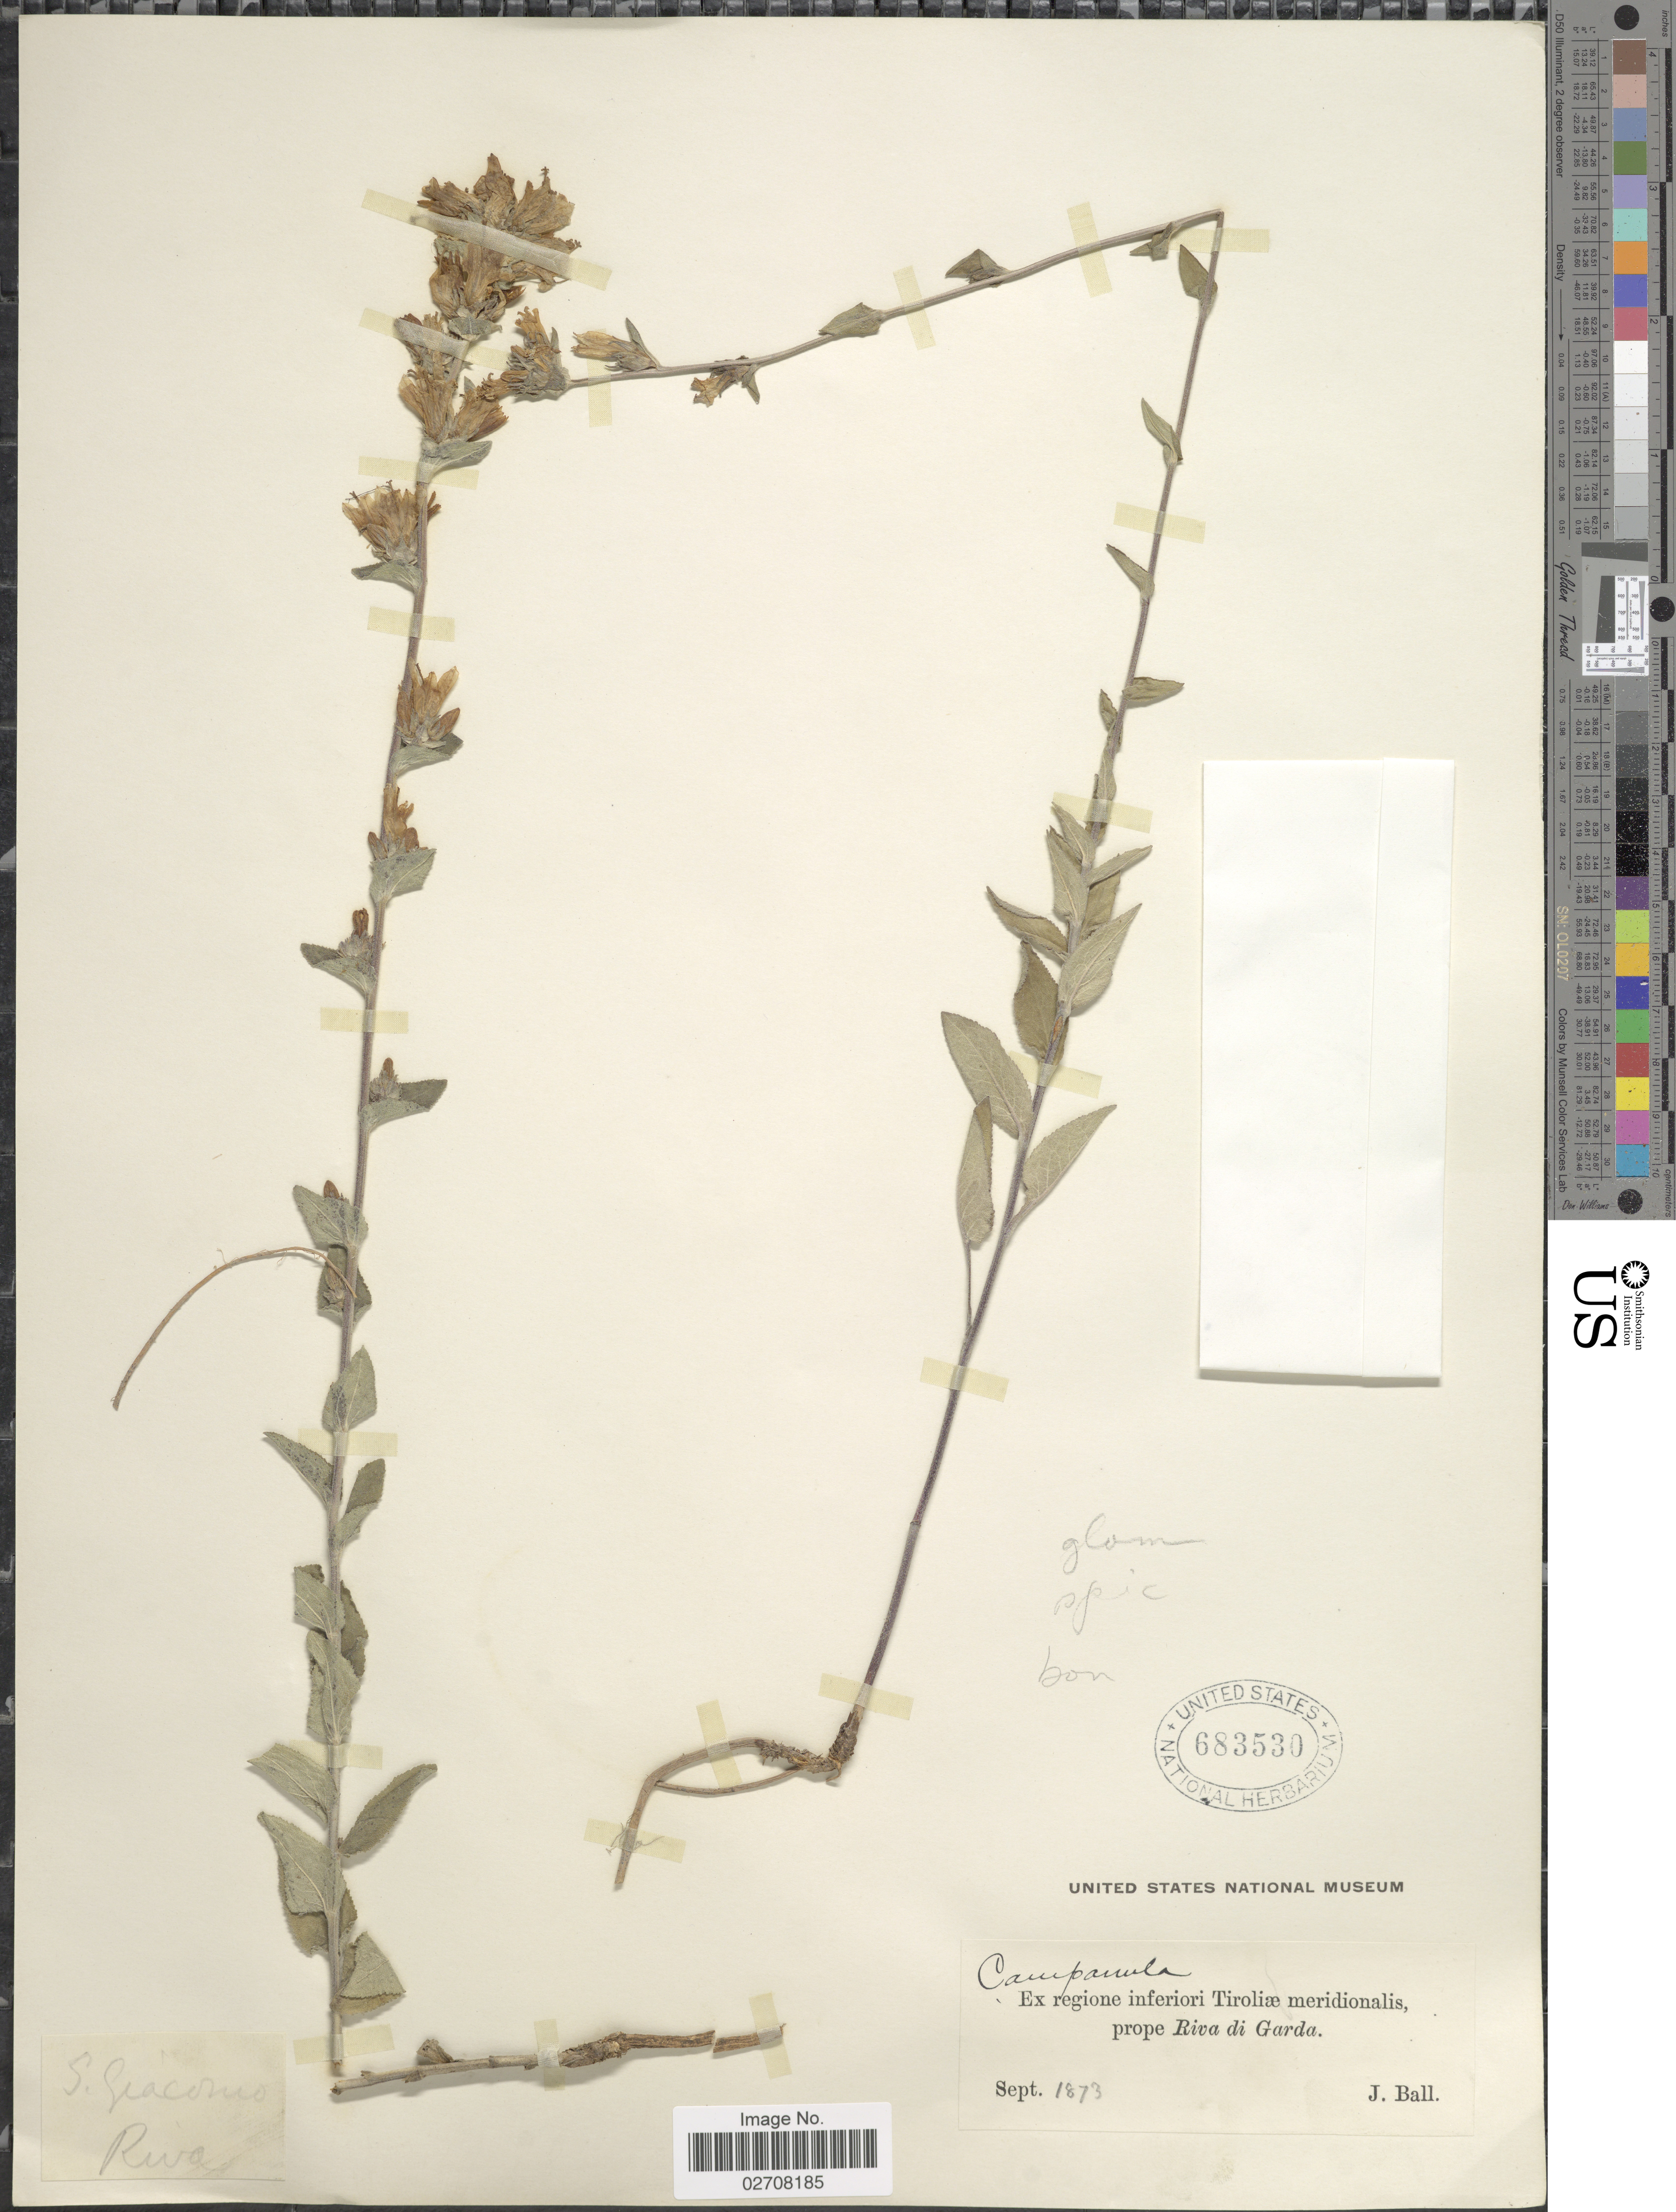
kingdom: Plantae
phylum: Tracheophyta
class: Magnoliopsida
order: Asterales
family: Campanulaceae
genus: Campanula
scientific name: Campanula sp.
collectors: J. Ball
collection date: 1873-09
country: Austria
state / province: Tirol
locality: Regione inferiori Tiroliae meridionalis, prope Riva di Garda.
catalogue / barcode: US 683530